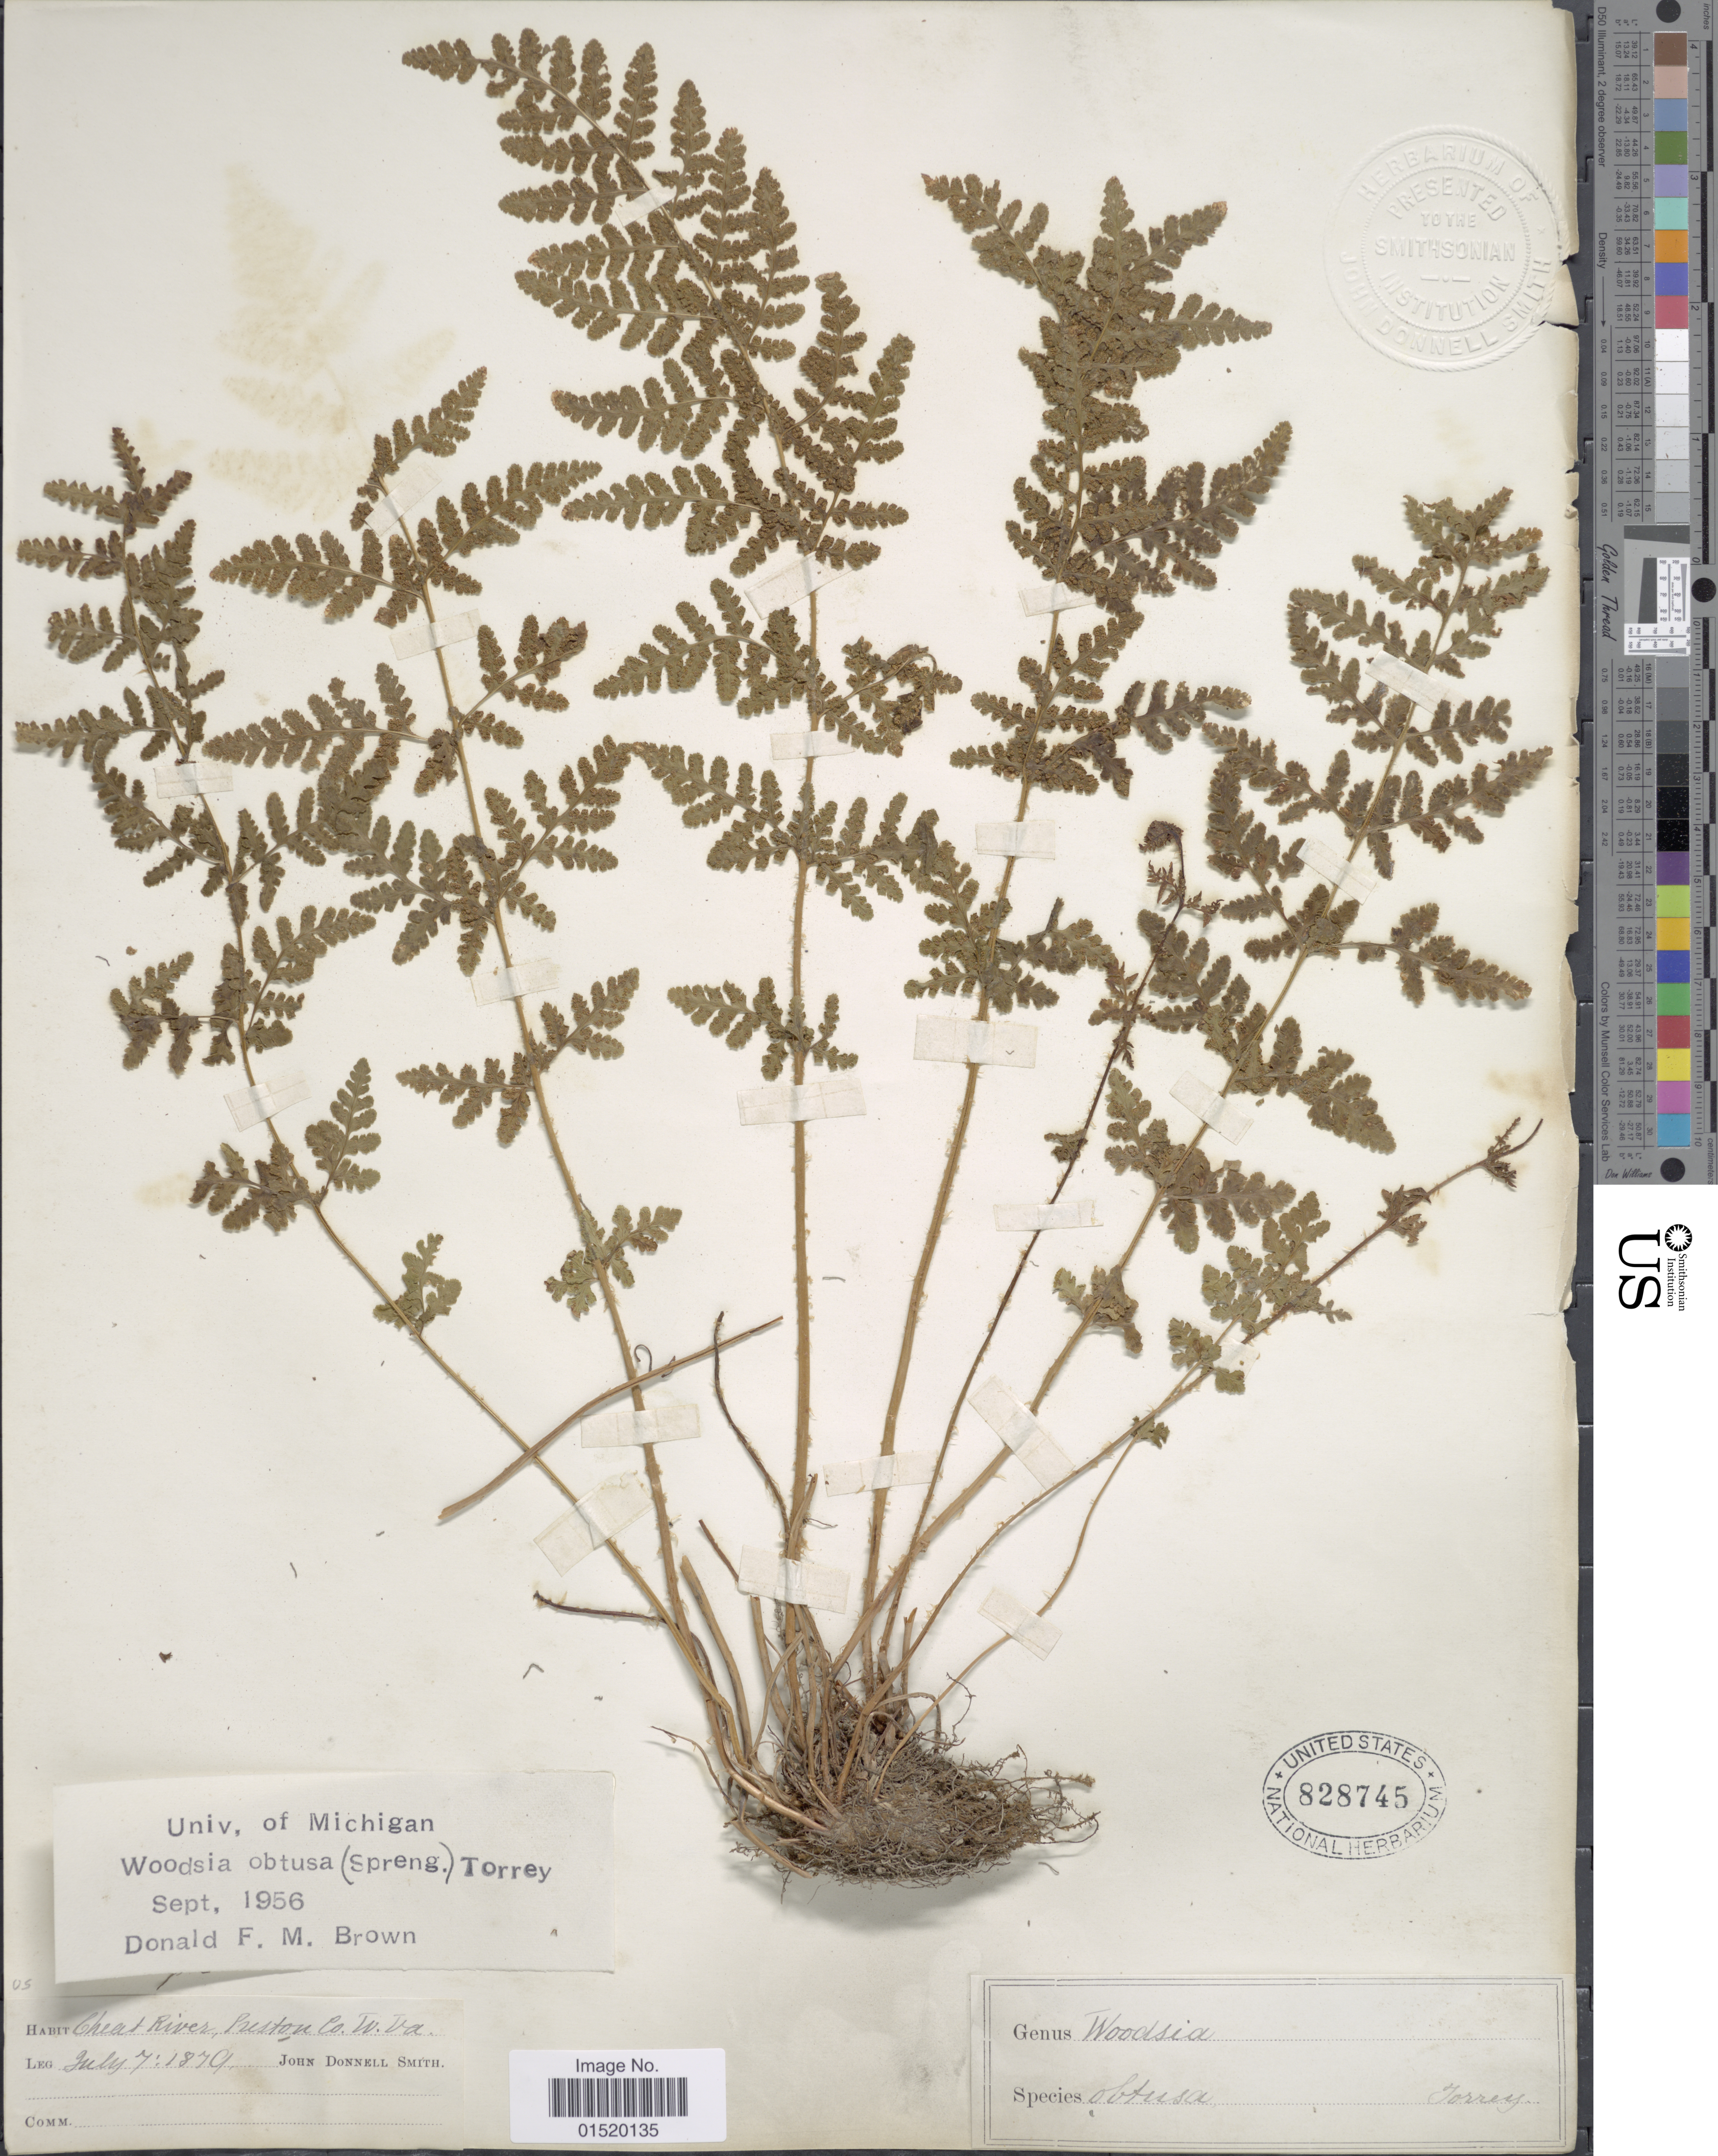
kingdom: Plantae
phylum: Tracheophyta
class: Polypodiopsida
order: Polypodiales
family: Woodsiaceae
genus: Woodsia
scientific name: Woodsia obtusa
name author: (Spreng.) Torr.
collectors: J. Donnell Smith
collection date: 1879-07-07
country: United States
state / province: West Virginia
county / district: Preston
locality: Cheat River, Preston Co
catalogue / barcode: US 828745